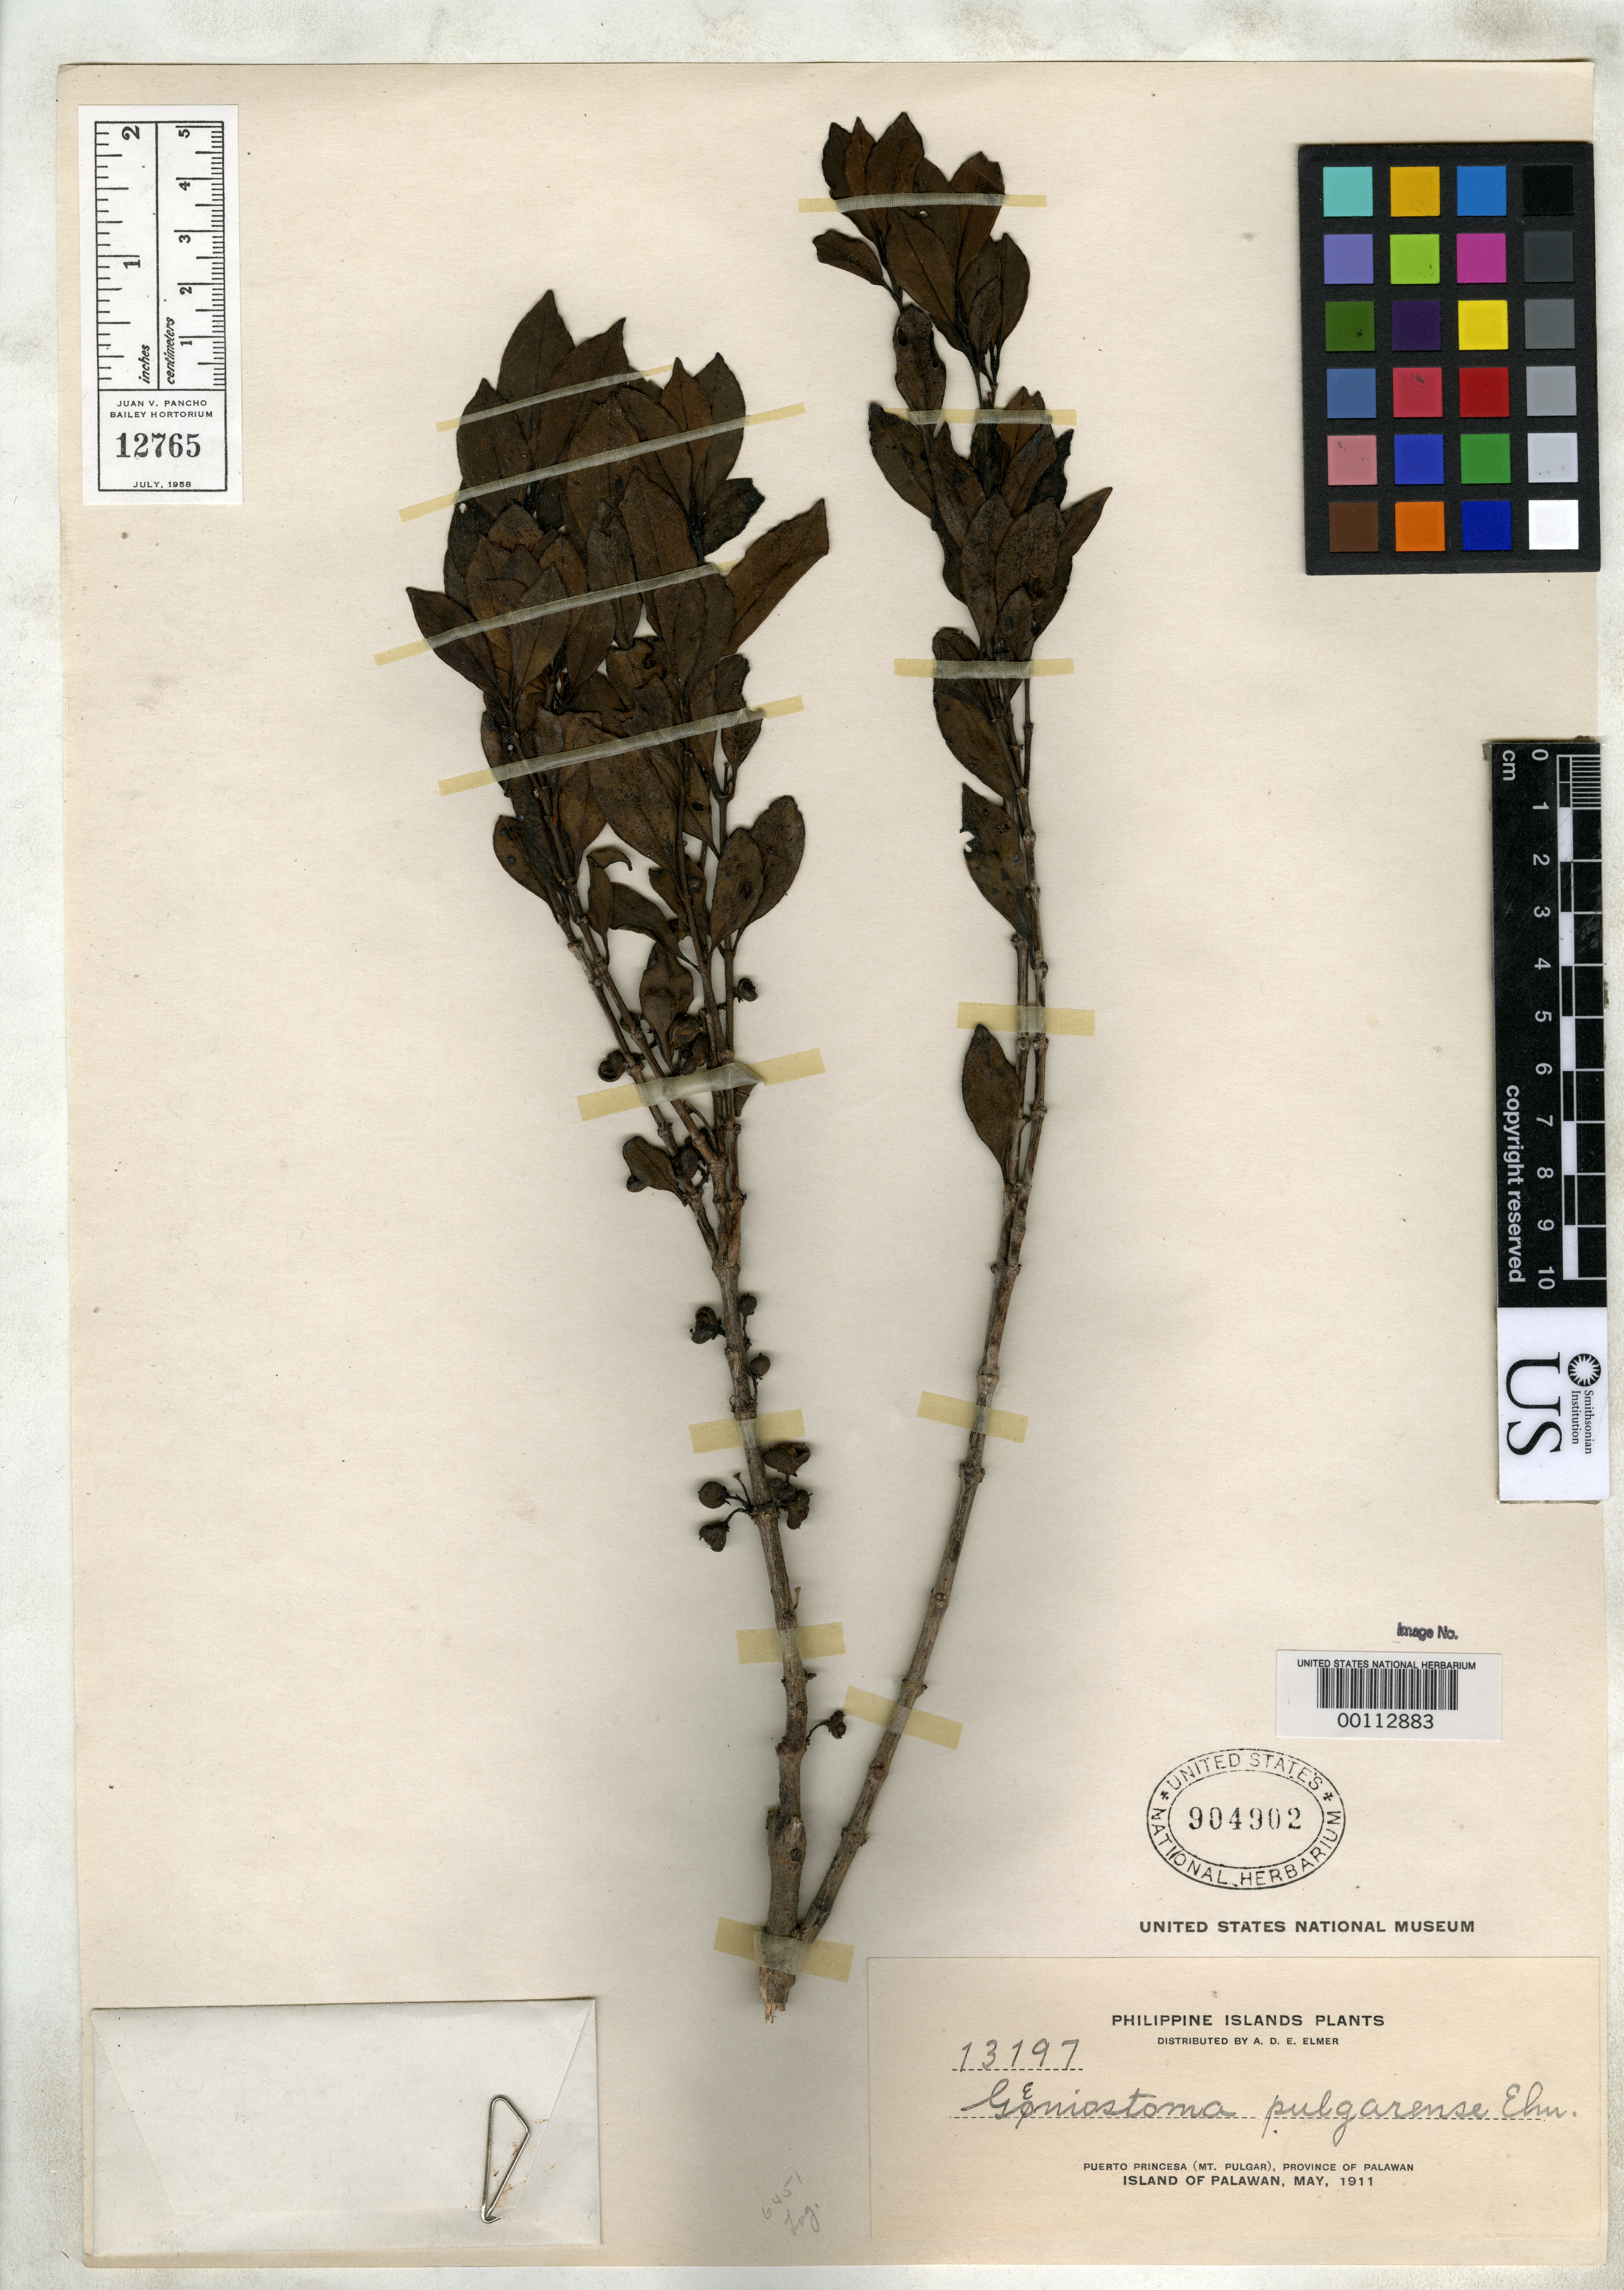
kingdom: Plantae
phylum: Tracheophyta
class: Magnoliopsida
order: Gentianales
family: Loganiaceae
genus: Geniostoma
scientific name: Geniostoma pulgarense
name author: Elmer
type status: Isotype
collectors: A. D. E. Elmer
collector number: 13197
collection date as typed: May 1911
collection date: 1911-05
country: Philippines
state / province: Mimaropa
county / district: Palawan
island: Palawan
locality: Puerto Princesa (Mt. Pulgar), province of Palawan, Island of Palawan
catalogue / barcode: US 904902